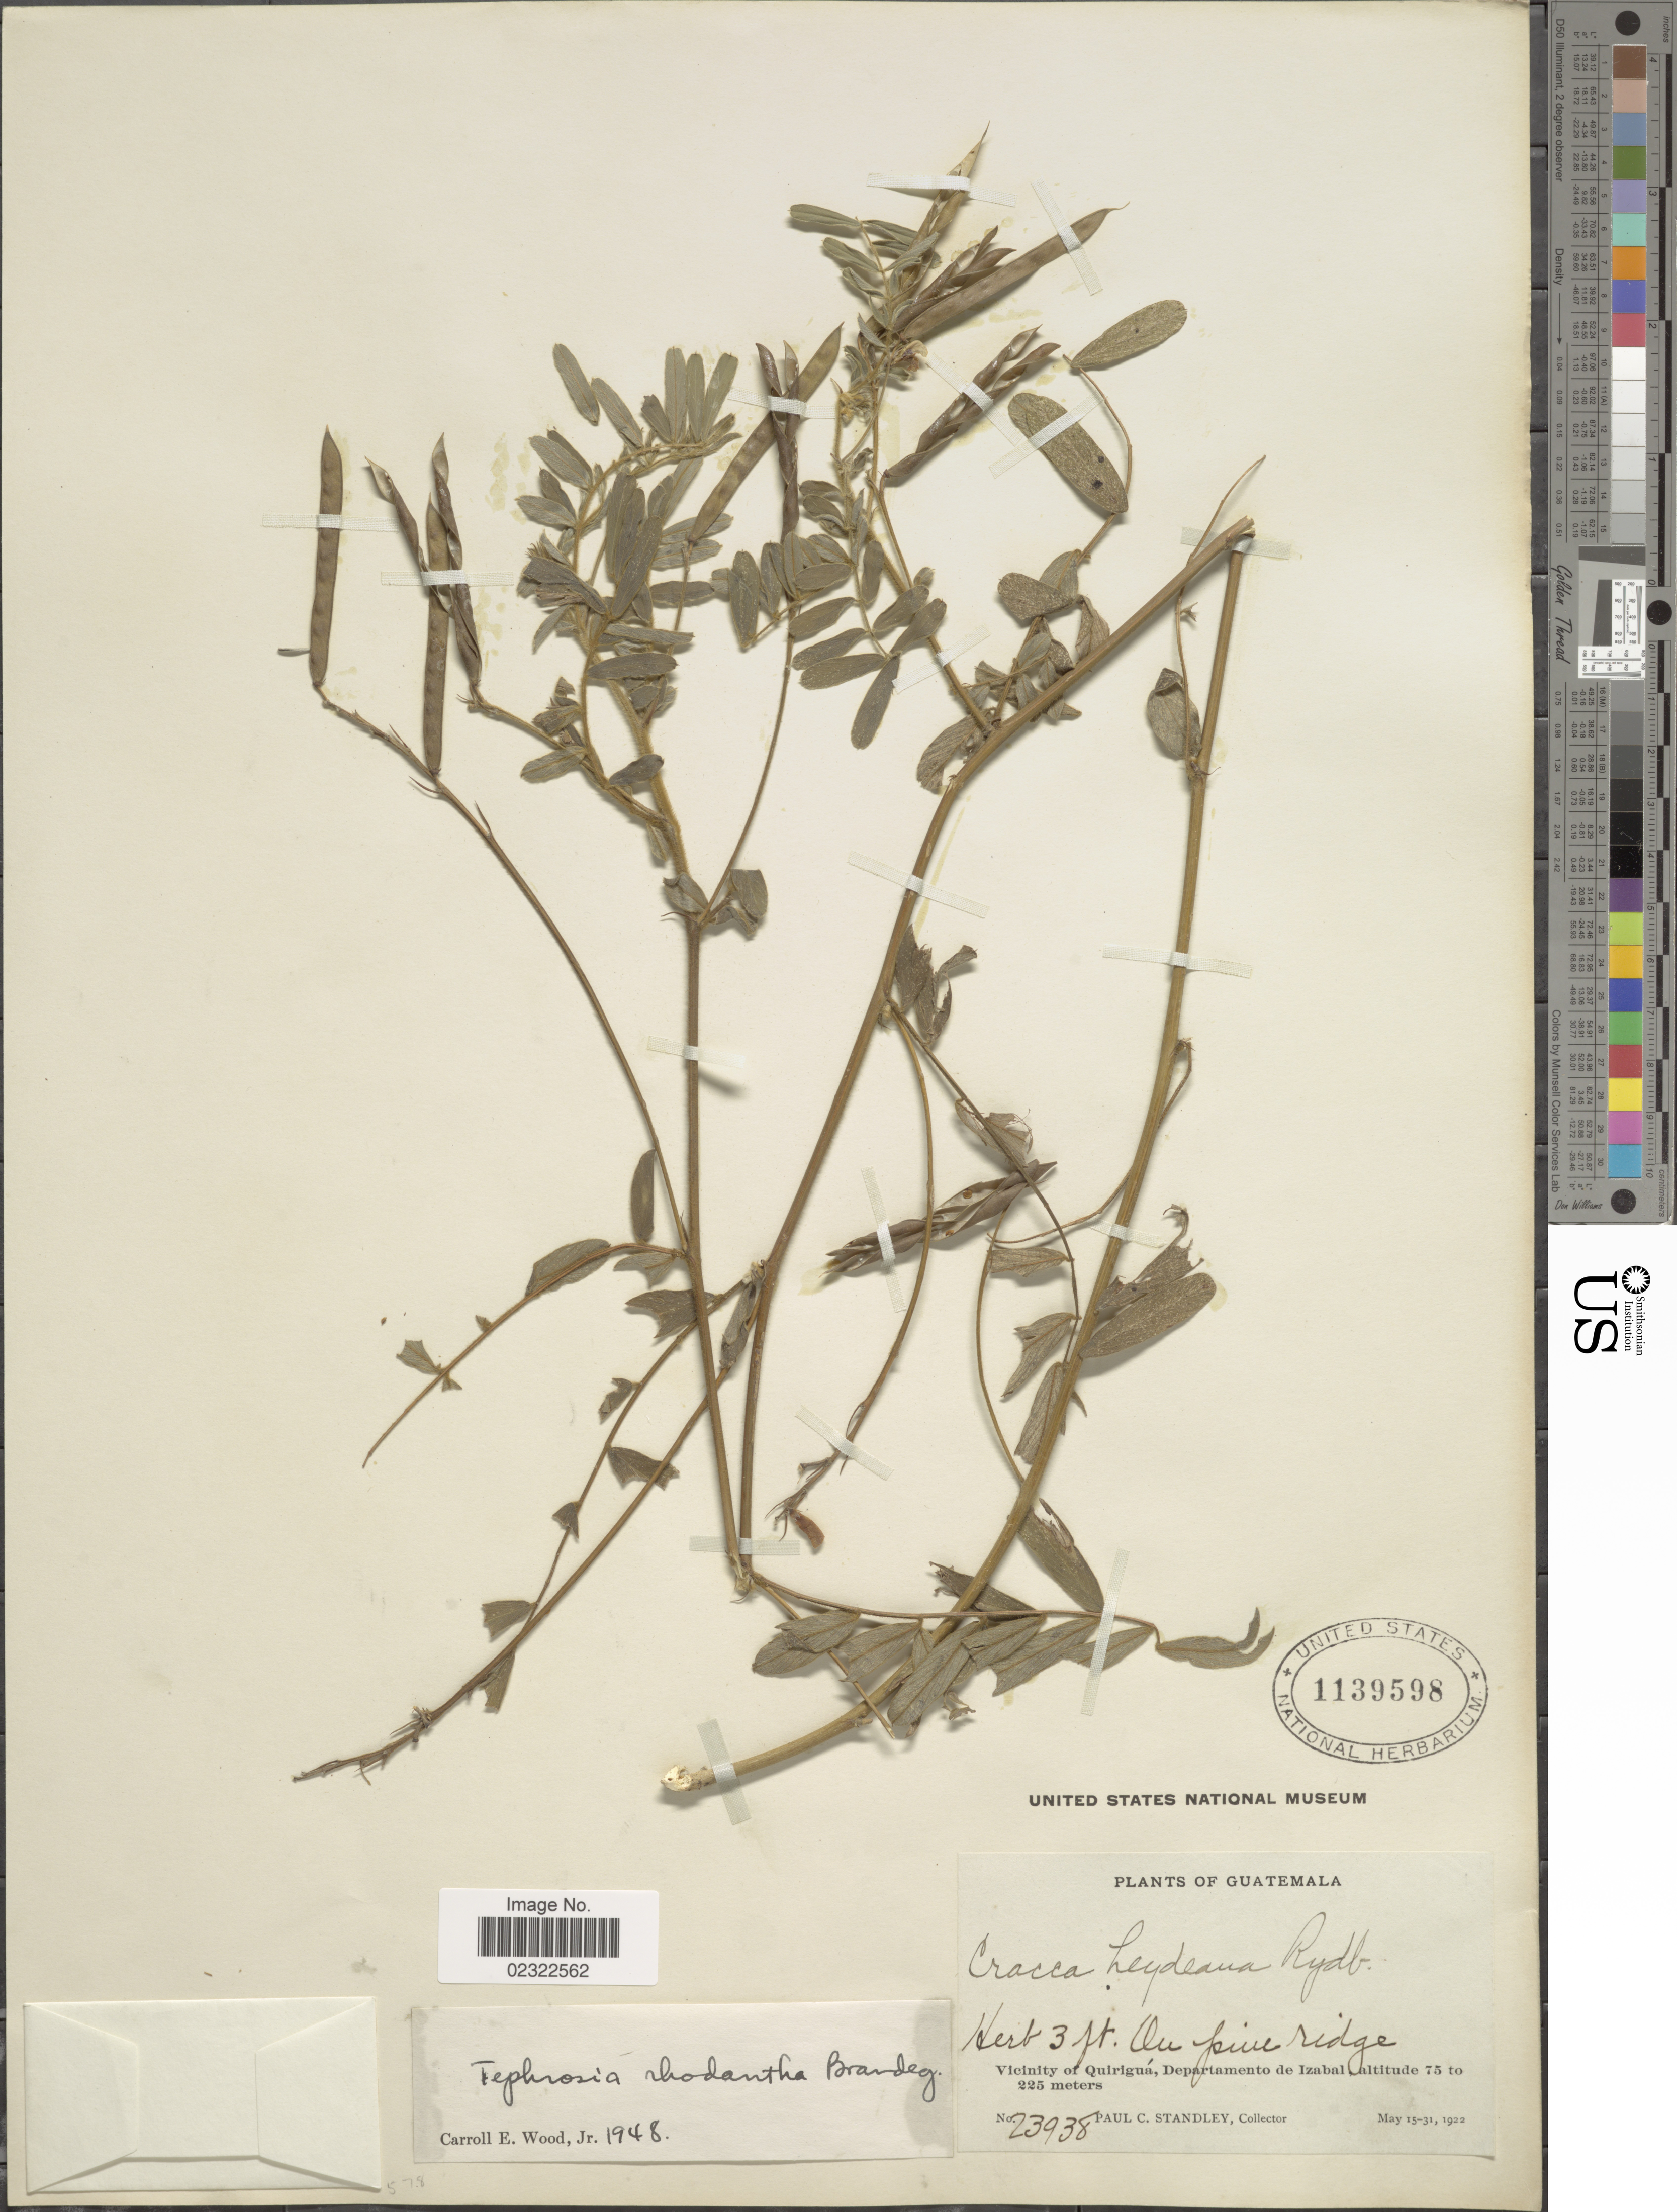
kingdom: Plantae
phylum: Tracheophyta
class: Magnoliopsida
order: Fabales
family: Fabaceae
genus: Tephrosia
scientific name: Tephrosia rhodantha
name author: Brandegee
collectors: P. C. Standley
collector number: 23938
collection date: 1922-05-15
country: Guatemala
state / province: Izabal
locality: Guatemala. Vicinity of Quirigua, Departamento de Izabal.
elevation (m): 75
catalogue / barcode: US 1139598